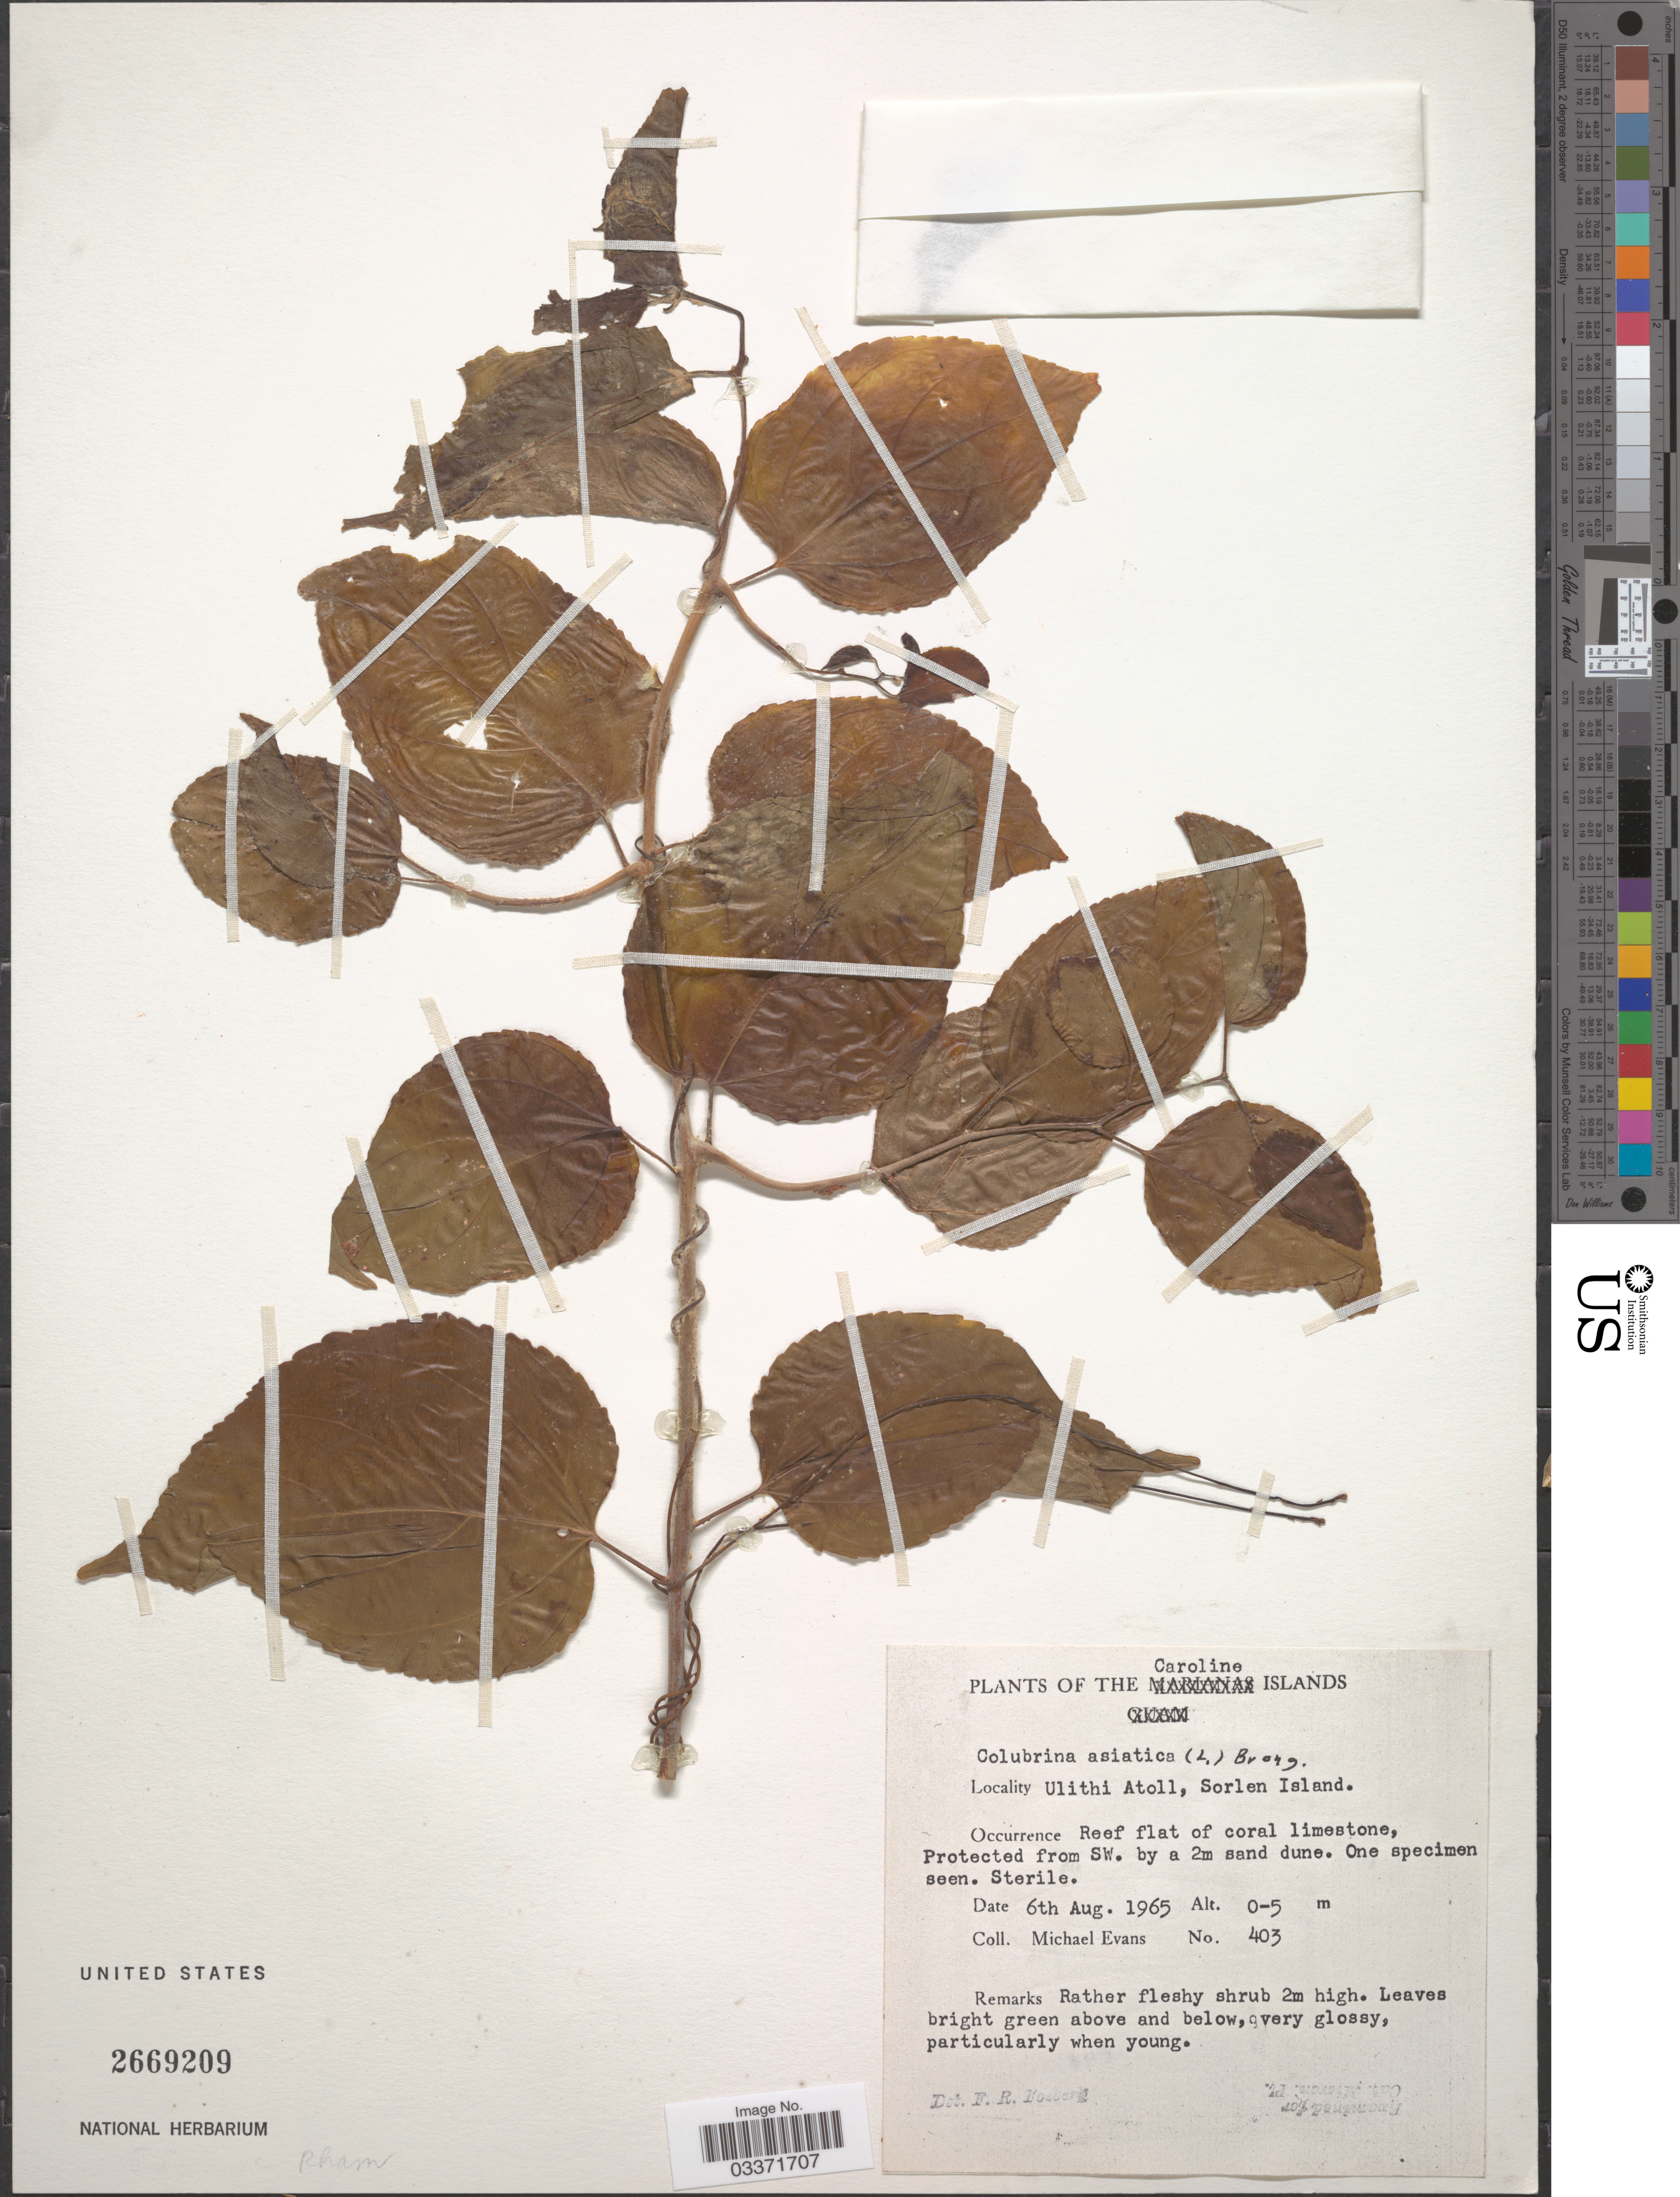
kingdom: Plantae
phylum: Tracheophyta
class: Magnoliopsida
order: Rosales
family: Rhamnaceae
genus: Colubrina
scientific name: Colubrina asiatica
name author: (L.) Brongn.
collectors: M. Evans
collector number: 403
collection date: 1965-08-06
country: Micronesia, Federated States of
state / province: Yap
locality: The Caroline Islands, Ulithi Atoll, Sorlen Island.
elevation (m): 0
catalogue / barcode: US 2669209